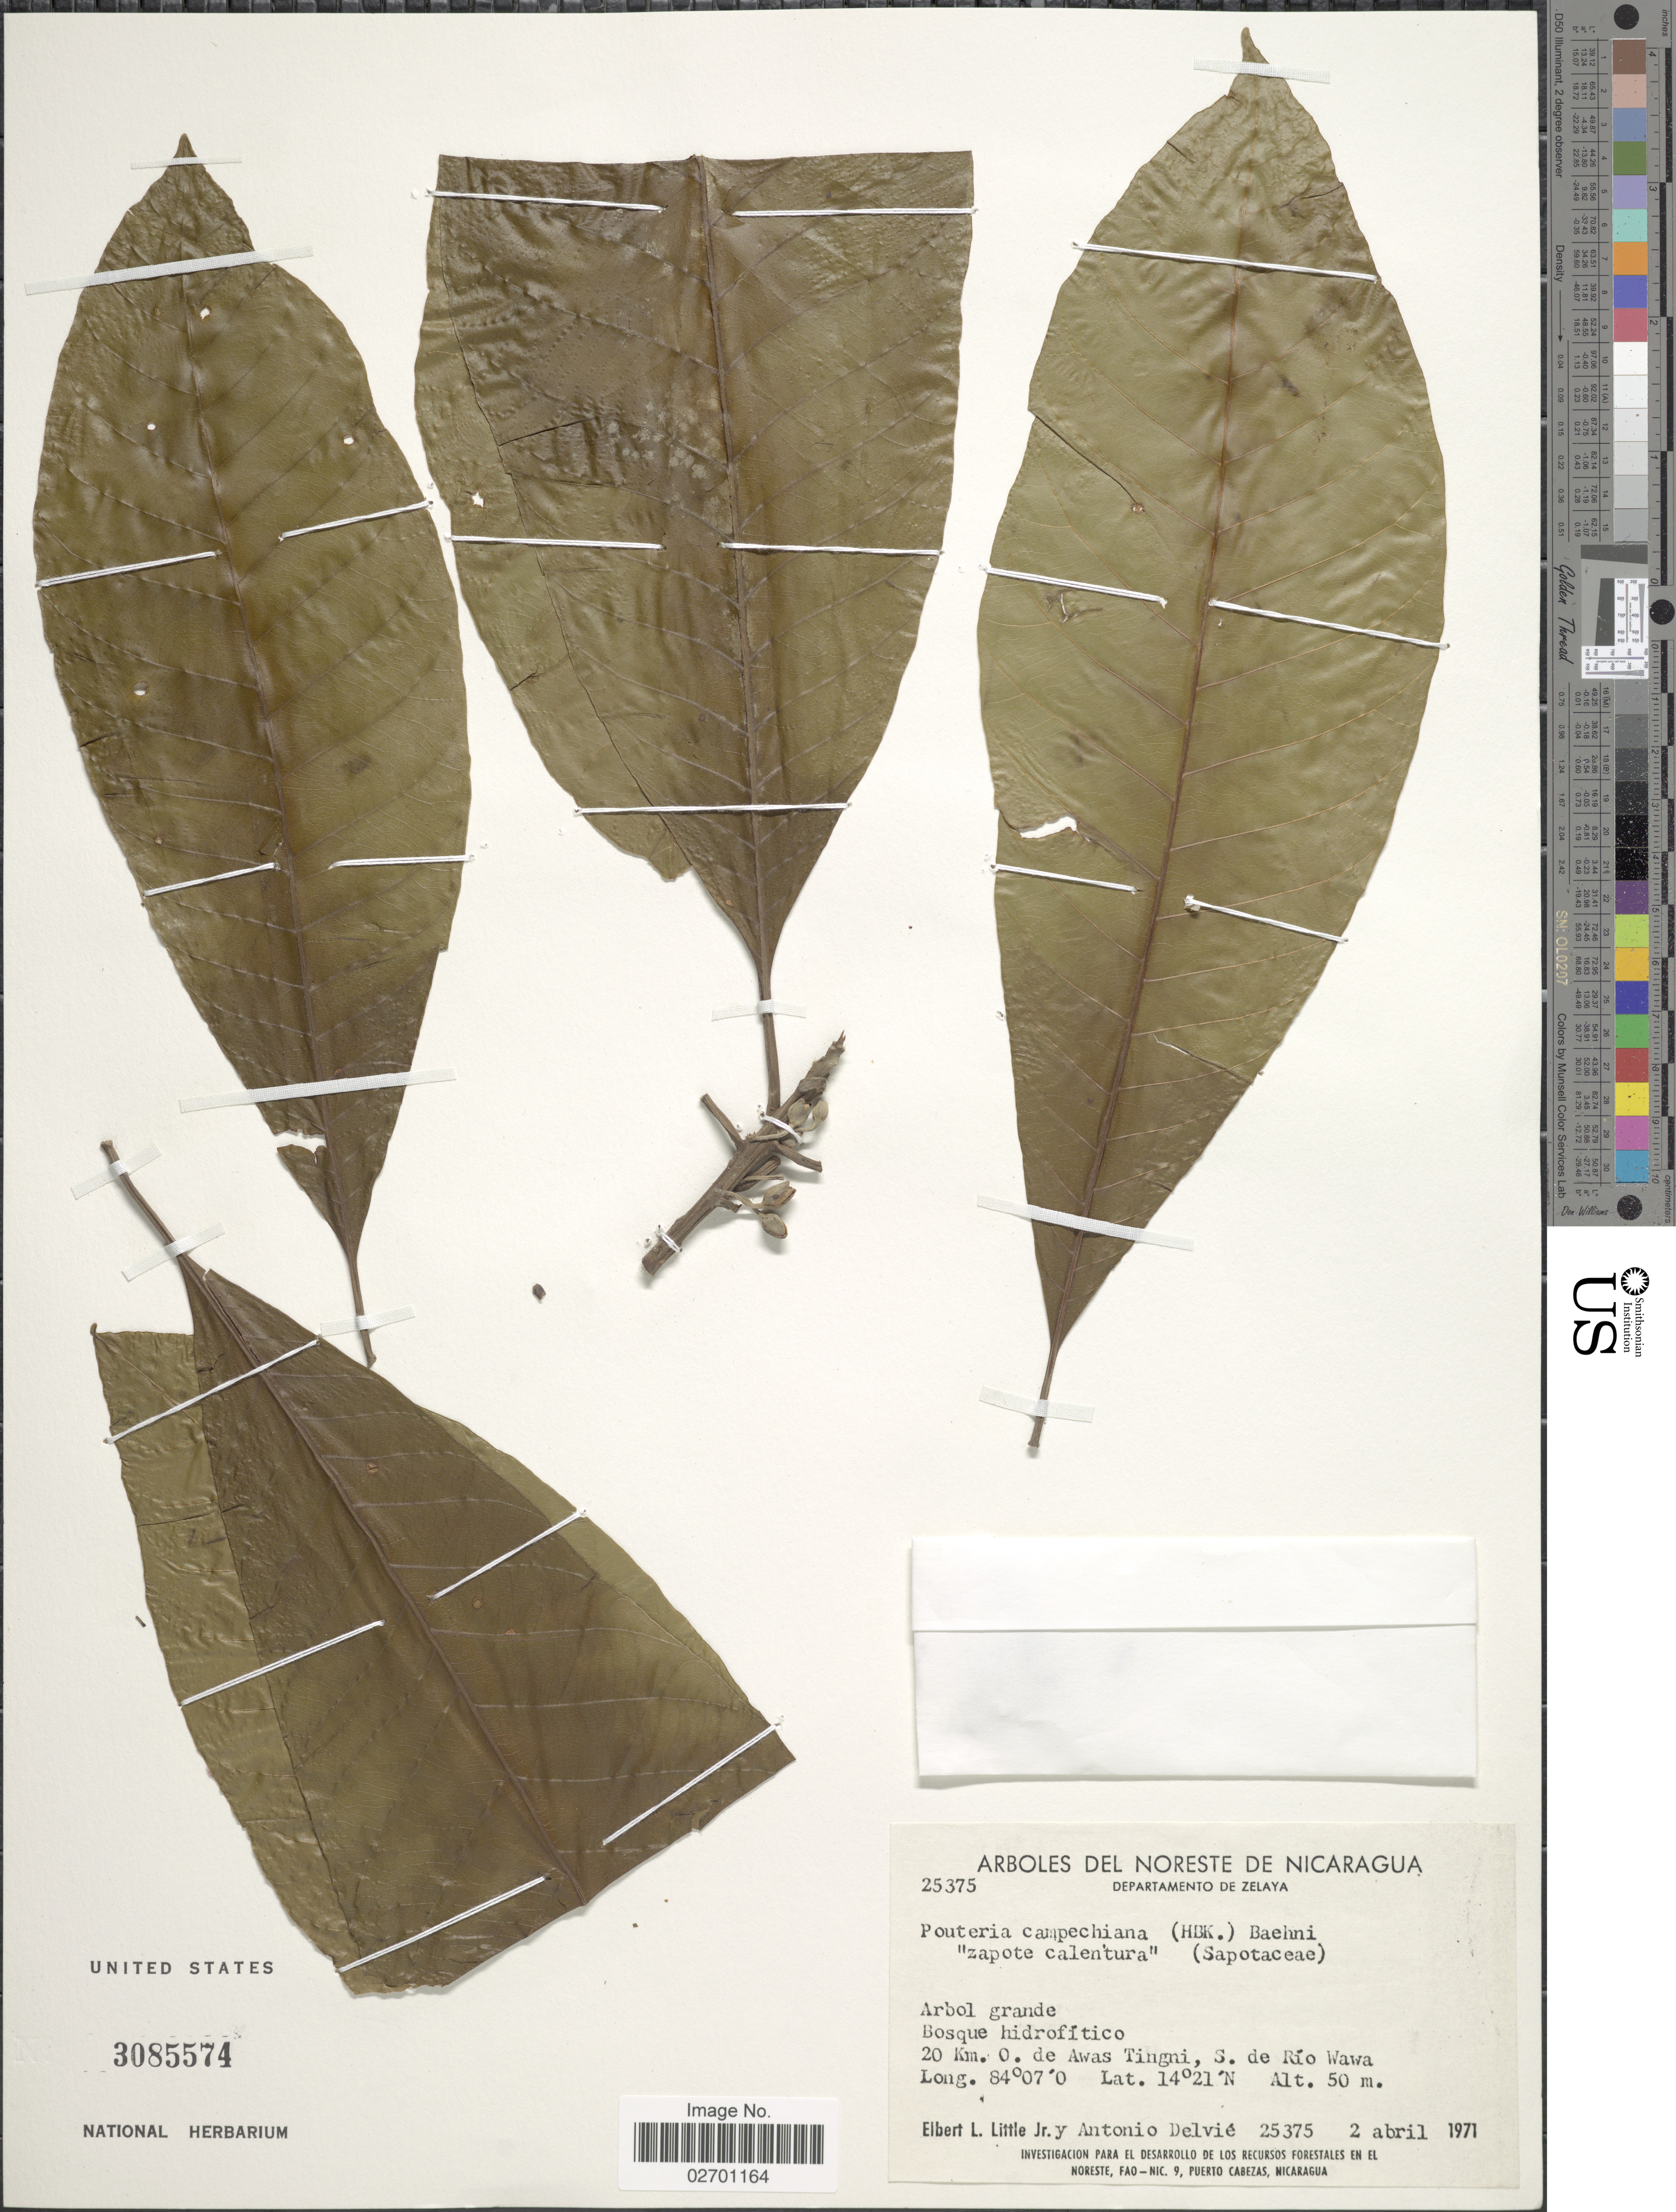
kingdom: Plantae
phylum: Tracheophyta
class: Magnoliopsida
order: Ericales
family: Sapotaceae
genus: Pouteria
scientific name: Pouteria campechiana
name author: (Kunth) Baehni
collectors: E. L. Little & A. Delvie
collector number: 25375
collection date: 1971-04-02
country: Nicaragua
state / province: Atlantico Norte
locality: Noreste de Nicaragua, Departamento de Zelaya, 20 Km. O. de Awas Tingni, S. de Rio Wawa.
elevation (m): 50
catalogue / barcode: US 3085574